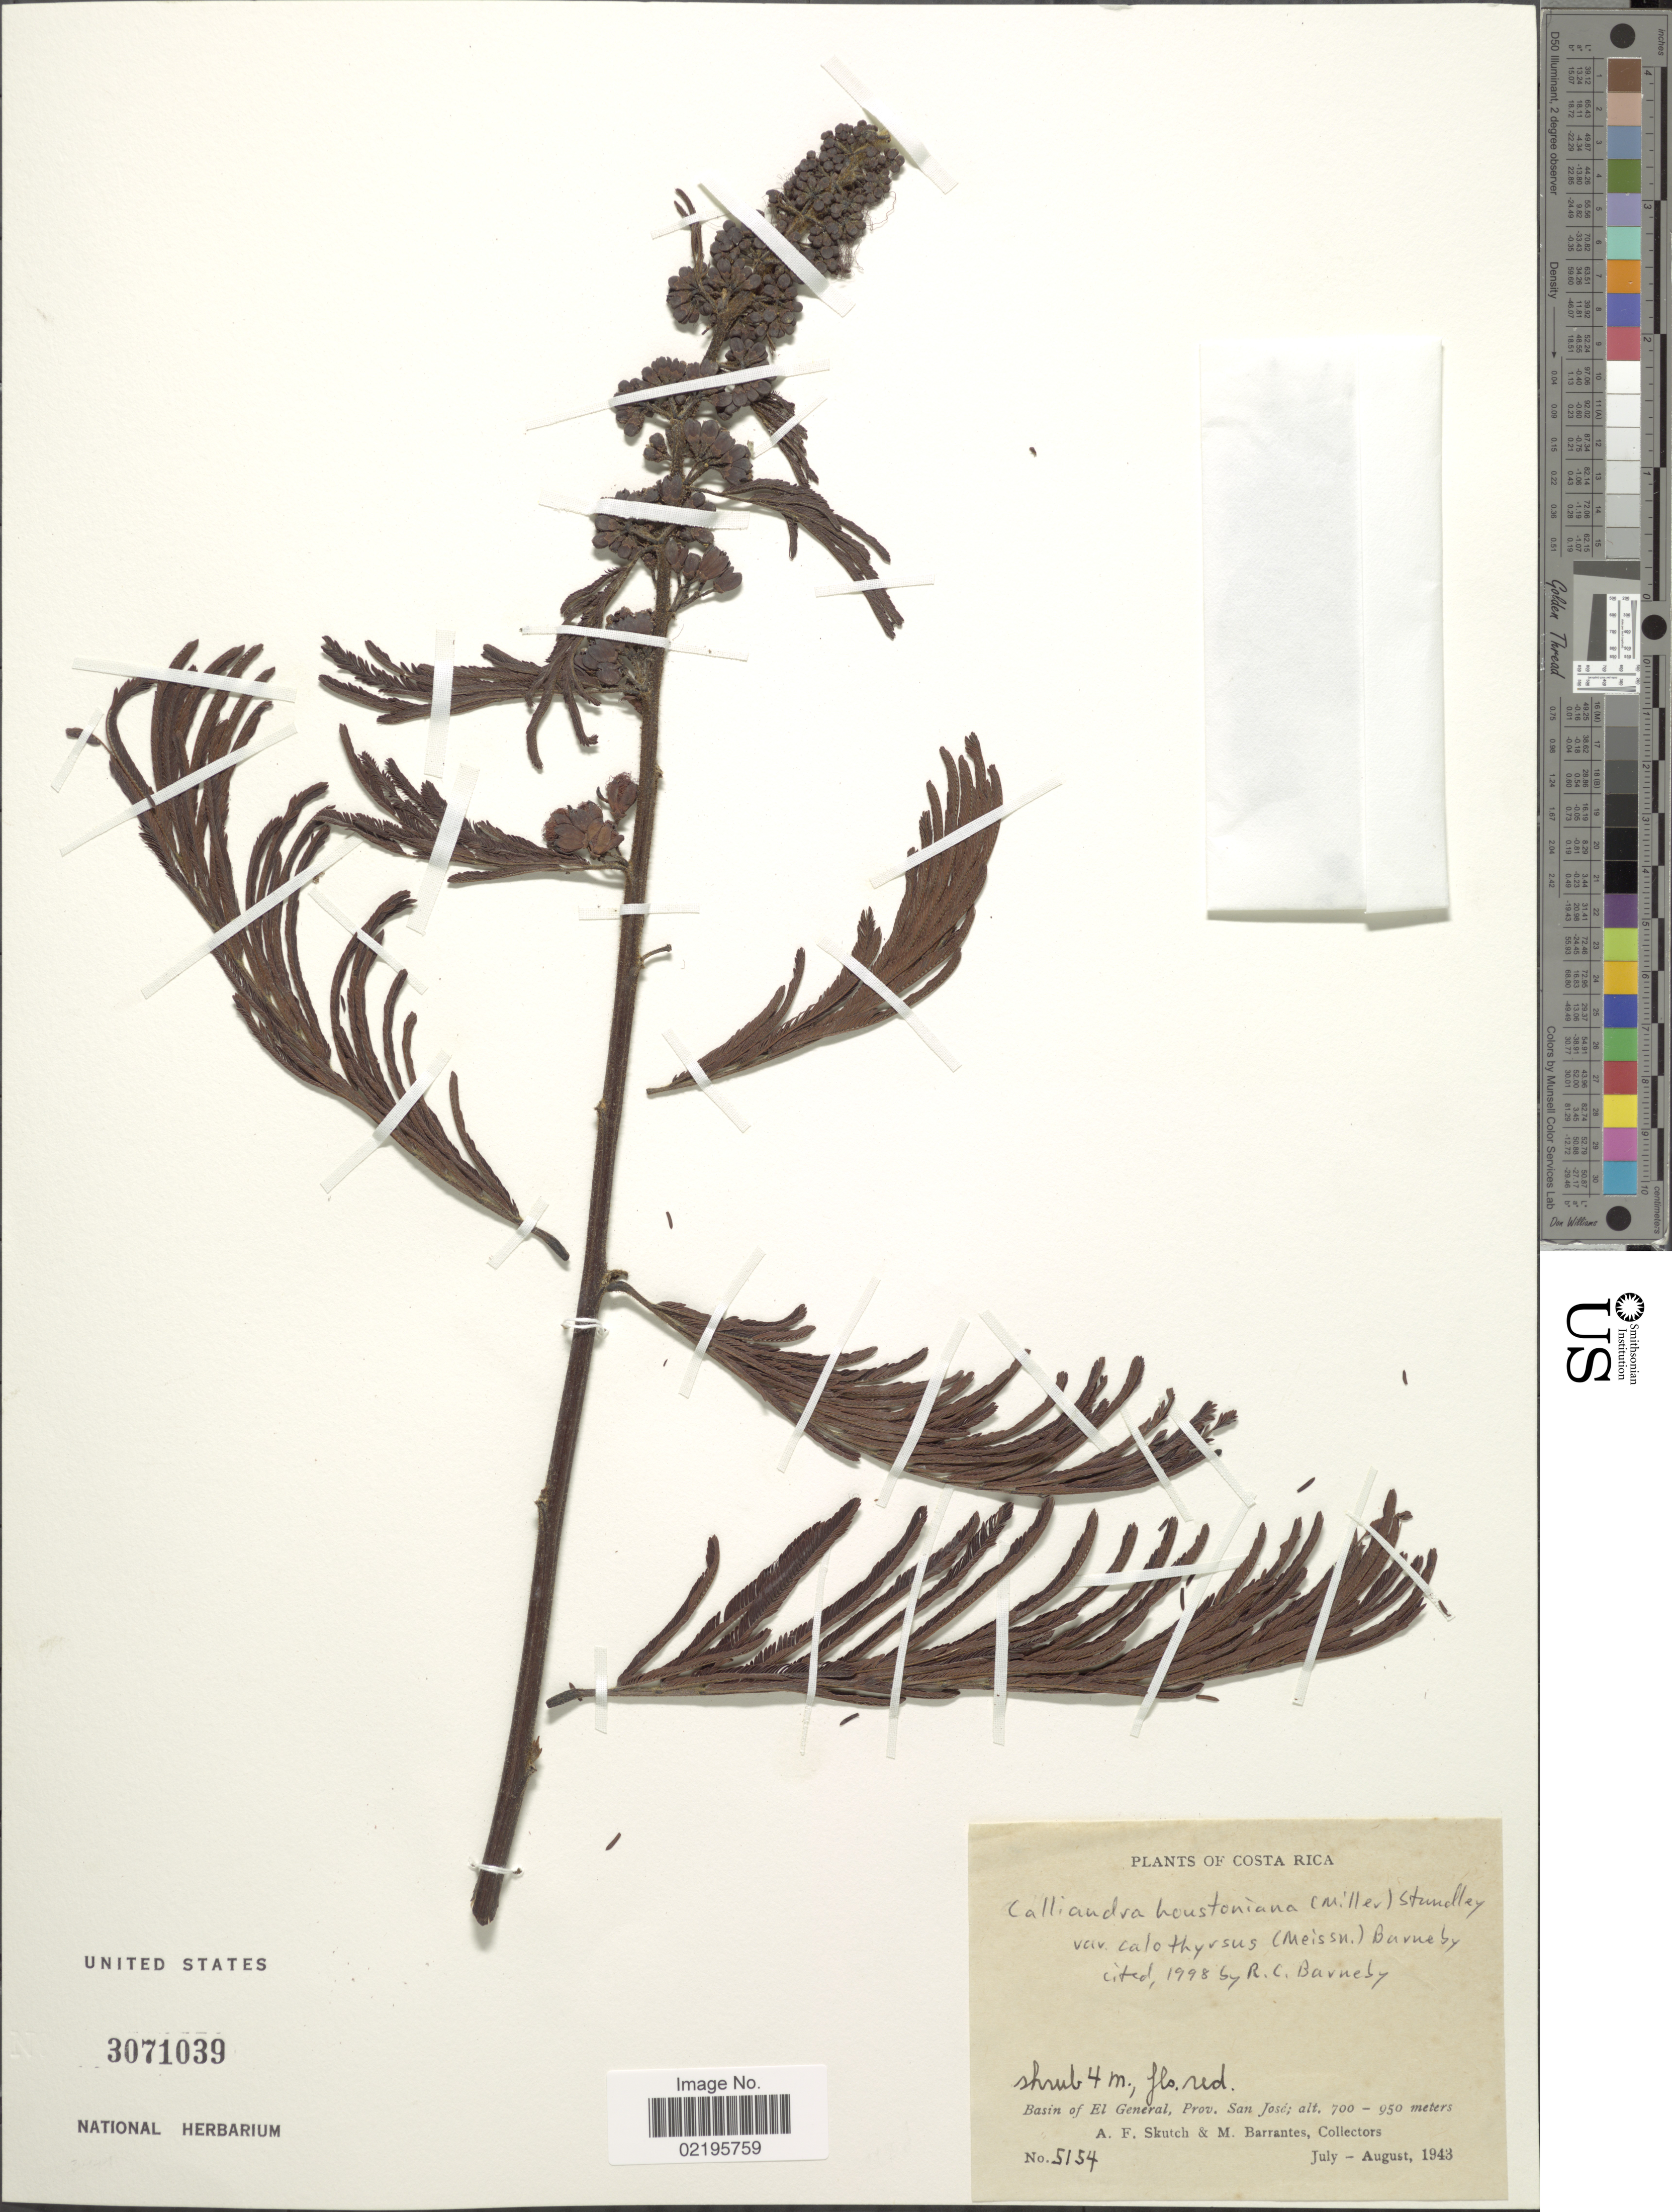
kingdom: Plantae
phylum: Tracheophyta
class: Magnoliopsida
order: Fabales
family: Fabaceae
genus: Calliandra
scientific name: Calliandra houstoniana var. calothyrsus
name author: (Meisn.) Barneby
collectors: A. F. Skutch & M. Barrantes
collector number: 5154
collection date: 1943-07/1943-08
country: Costa Rica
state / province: San José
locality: Basin of El General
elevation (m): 700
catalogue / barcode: US 3071039